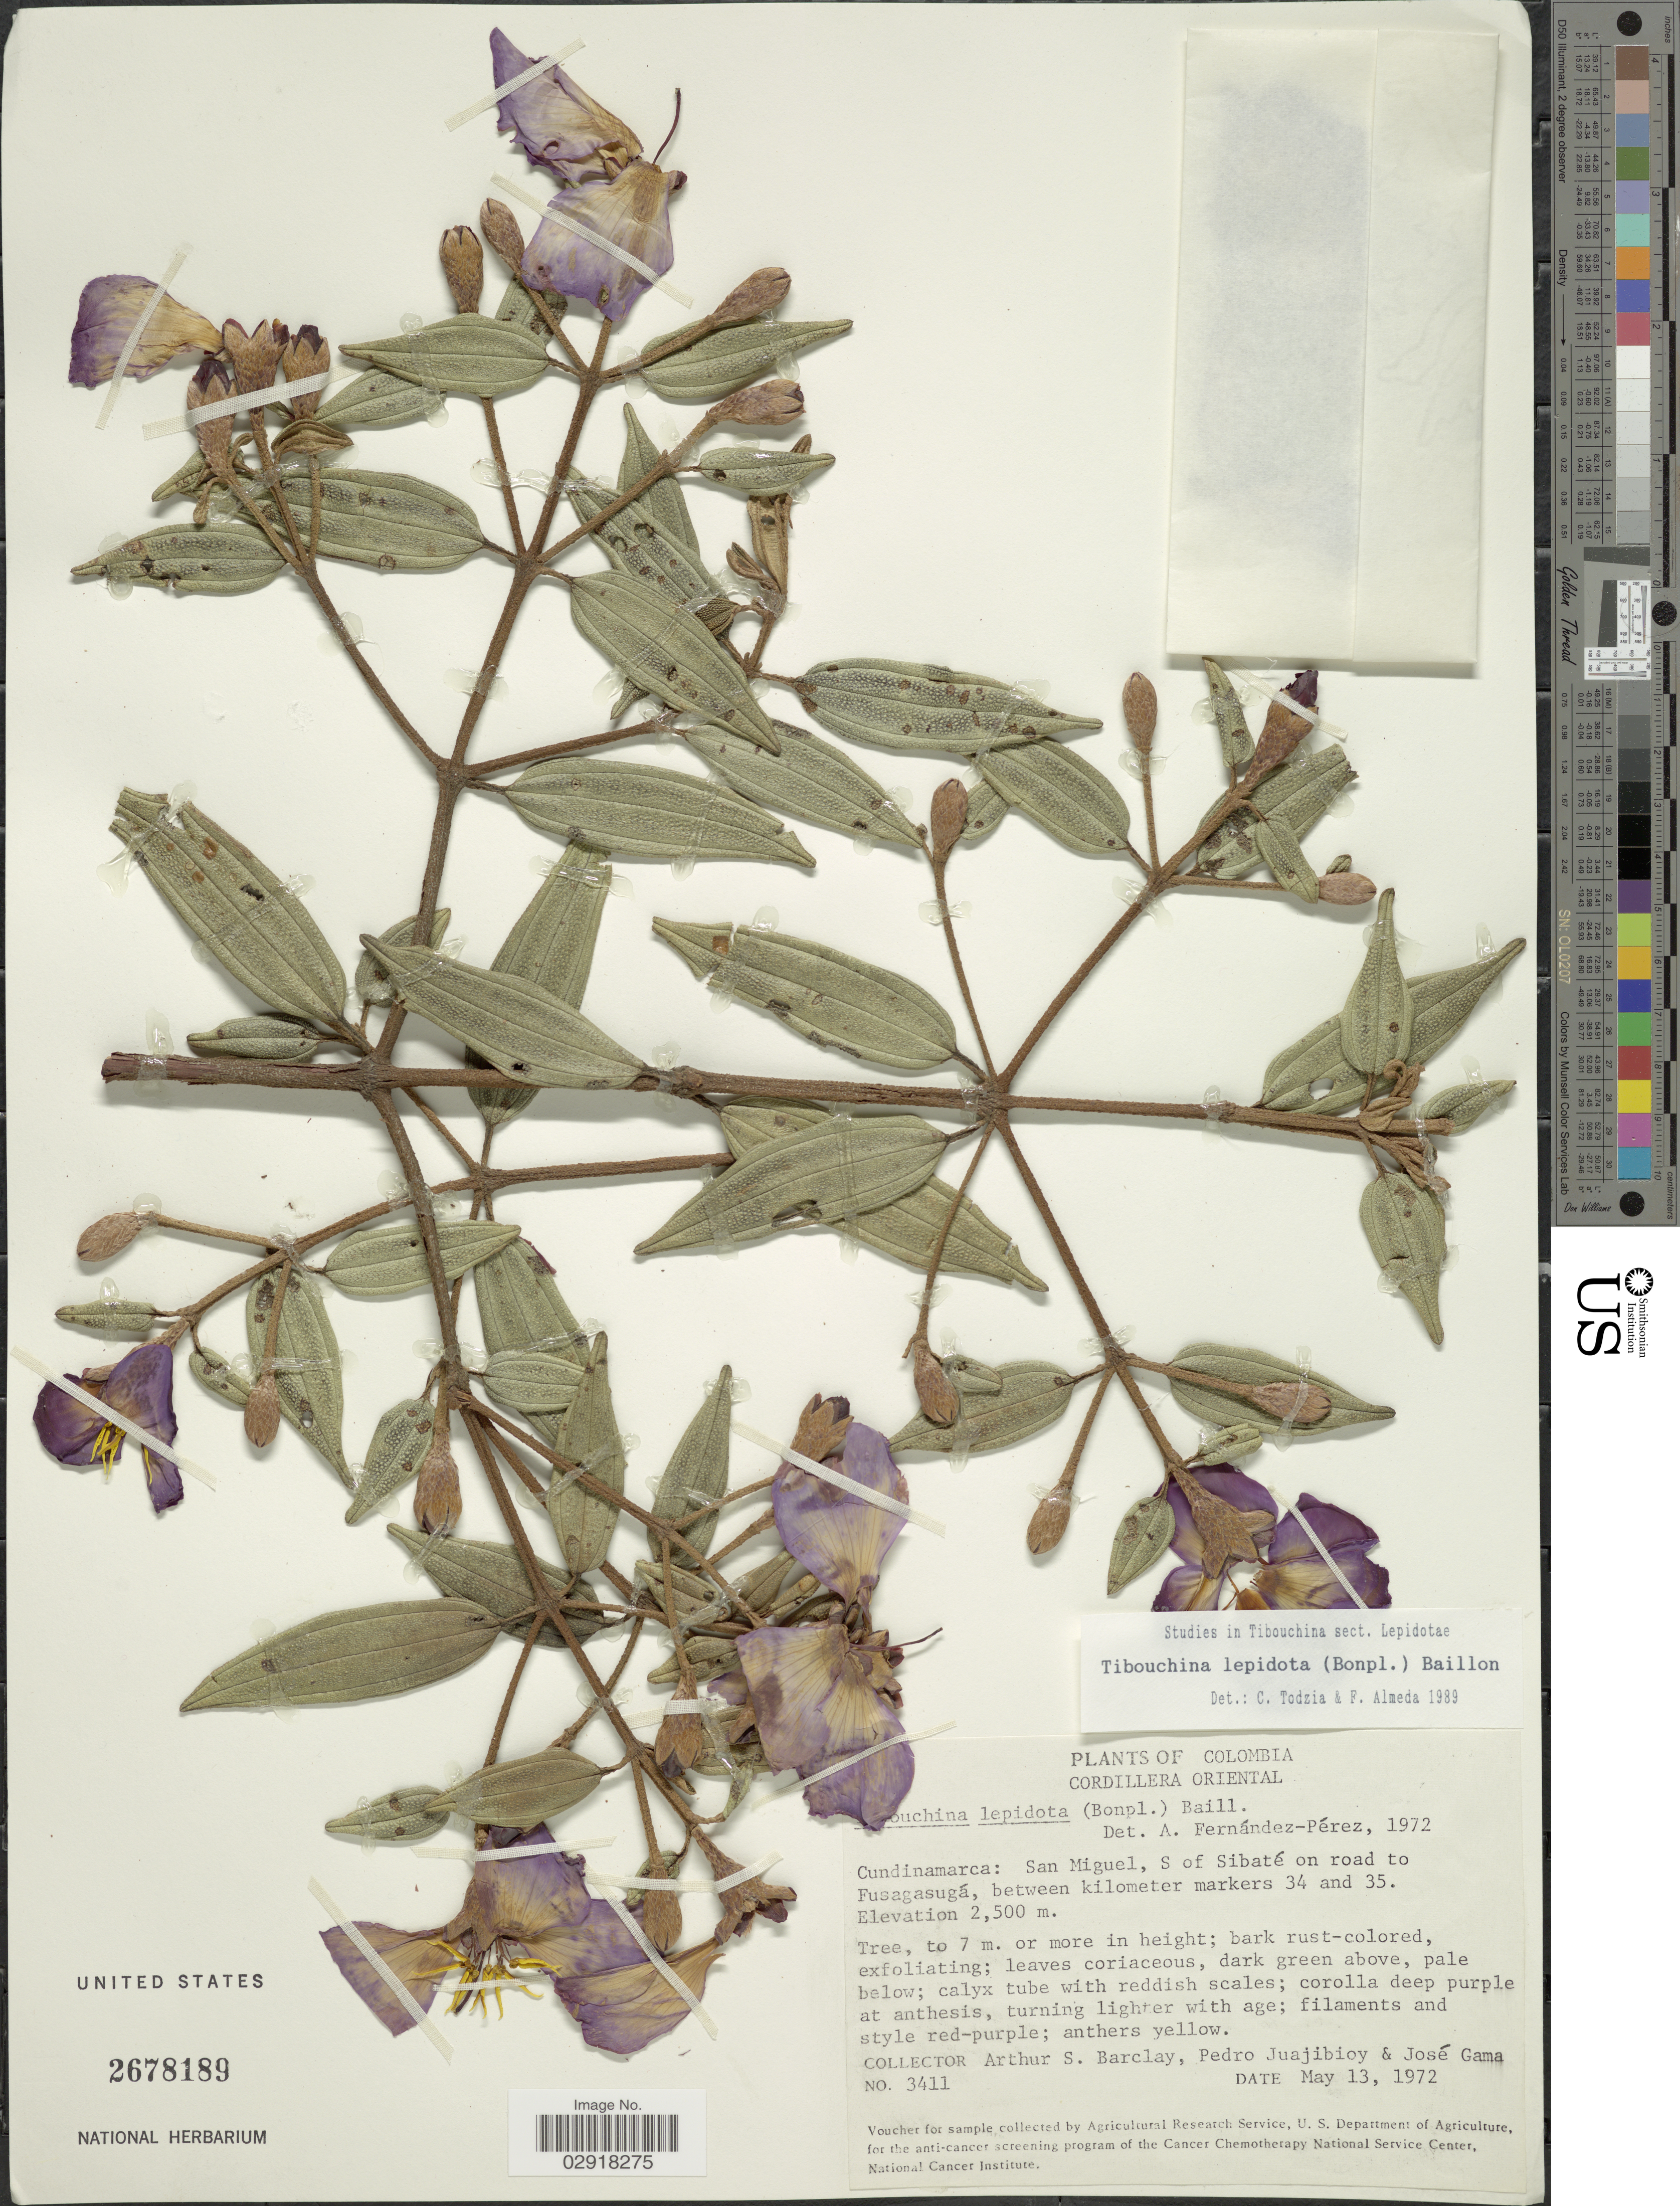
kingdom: Plantae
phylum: Tracheophyta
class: Magnoliopsida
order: Myrtales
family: Melastomataceae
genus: Andesanthus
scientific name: Andesanthus lepidotus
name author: (Humb. & Bonpl.) P.J.F. Guim. & Michelang.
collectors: A. S. Barclay, P. Juajibioy & J. Gama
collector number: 3411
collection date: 1972-05-13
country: Colombia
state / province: Cundinamarca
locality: Cordillera Oriental. San Miguel, S of Sibaté on road to Fusagasugá, between kilometer markers 34 and 35.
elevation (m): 2500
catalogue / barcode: US 2678189